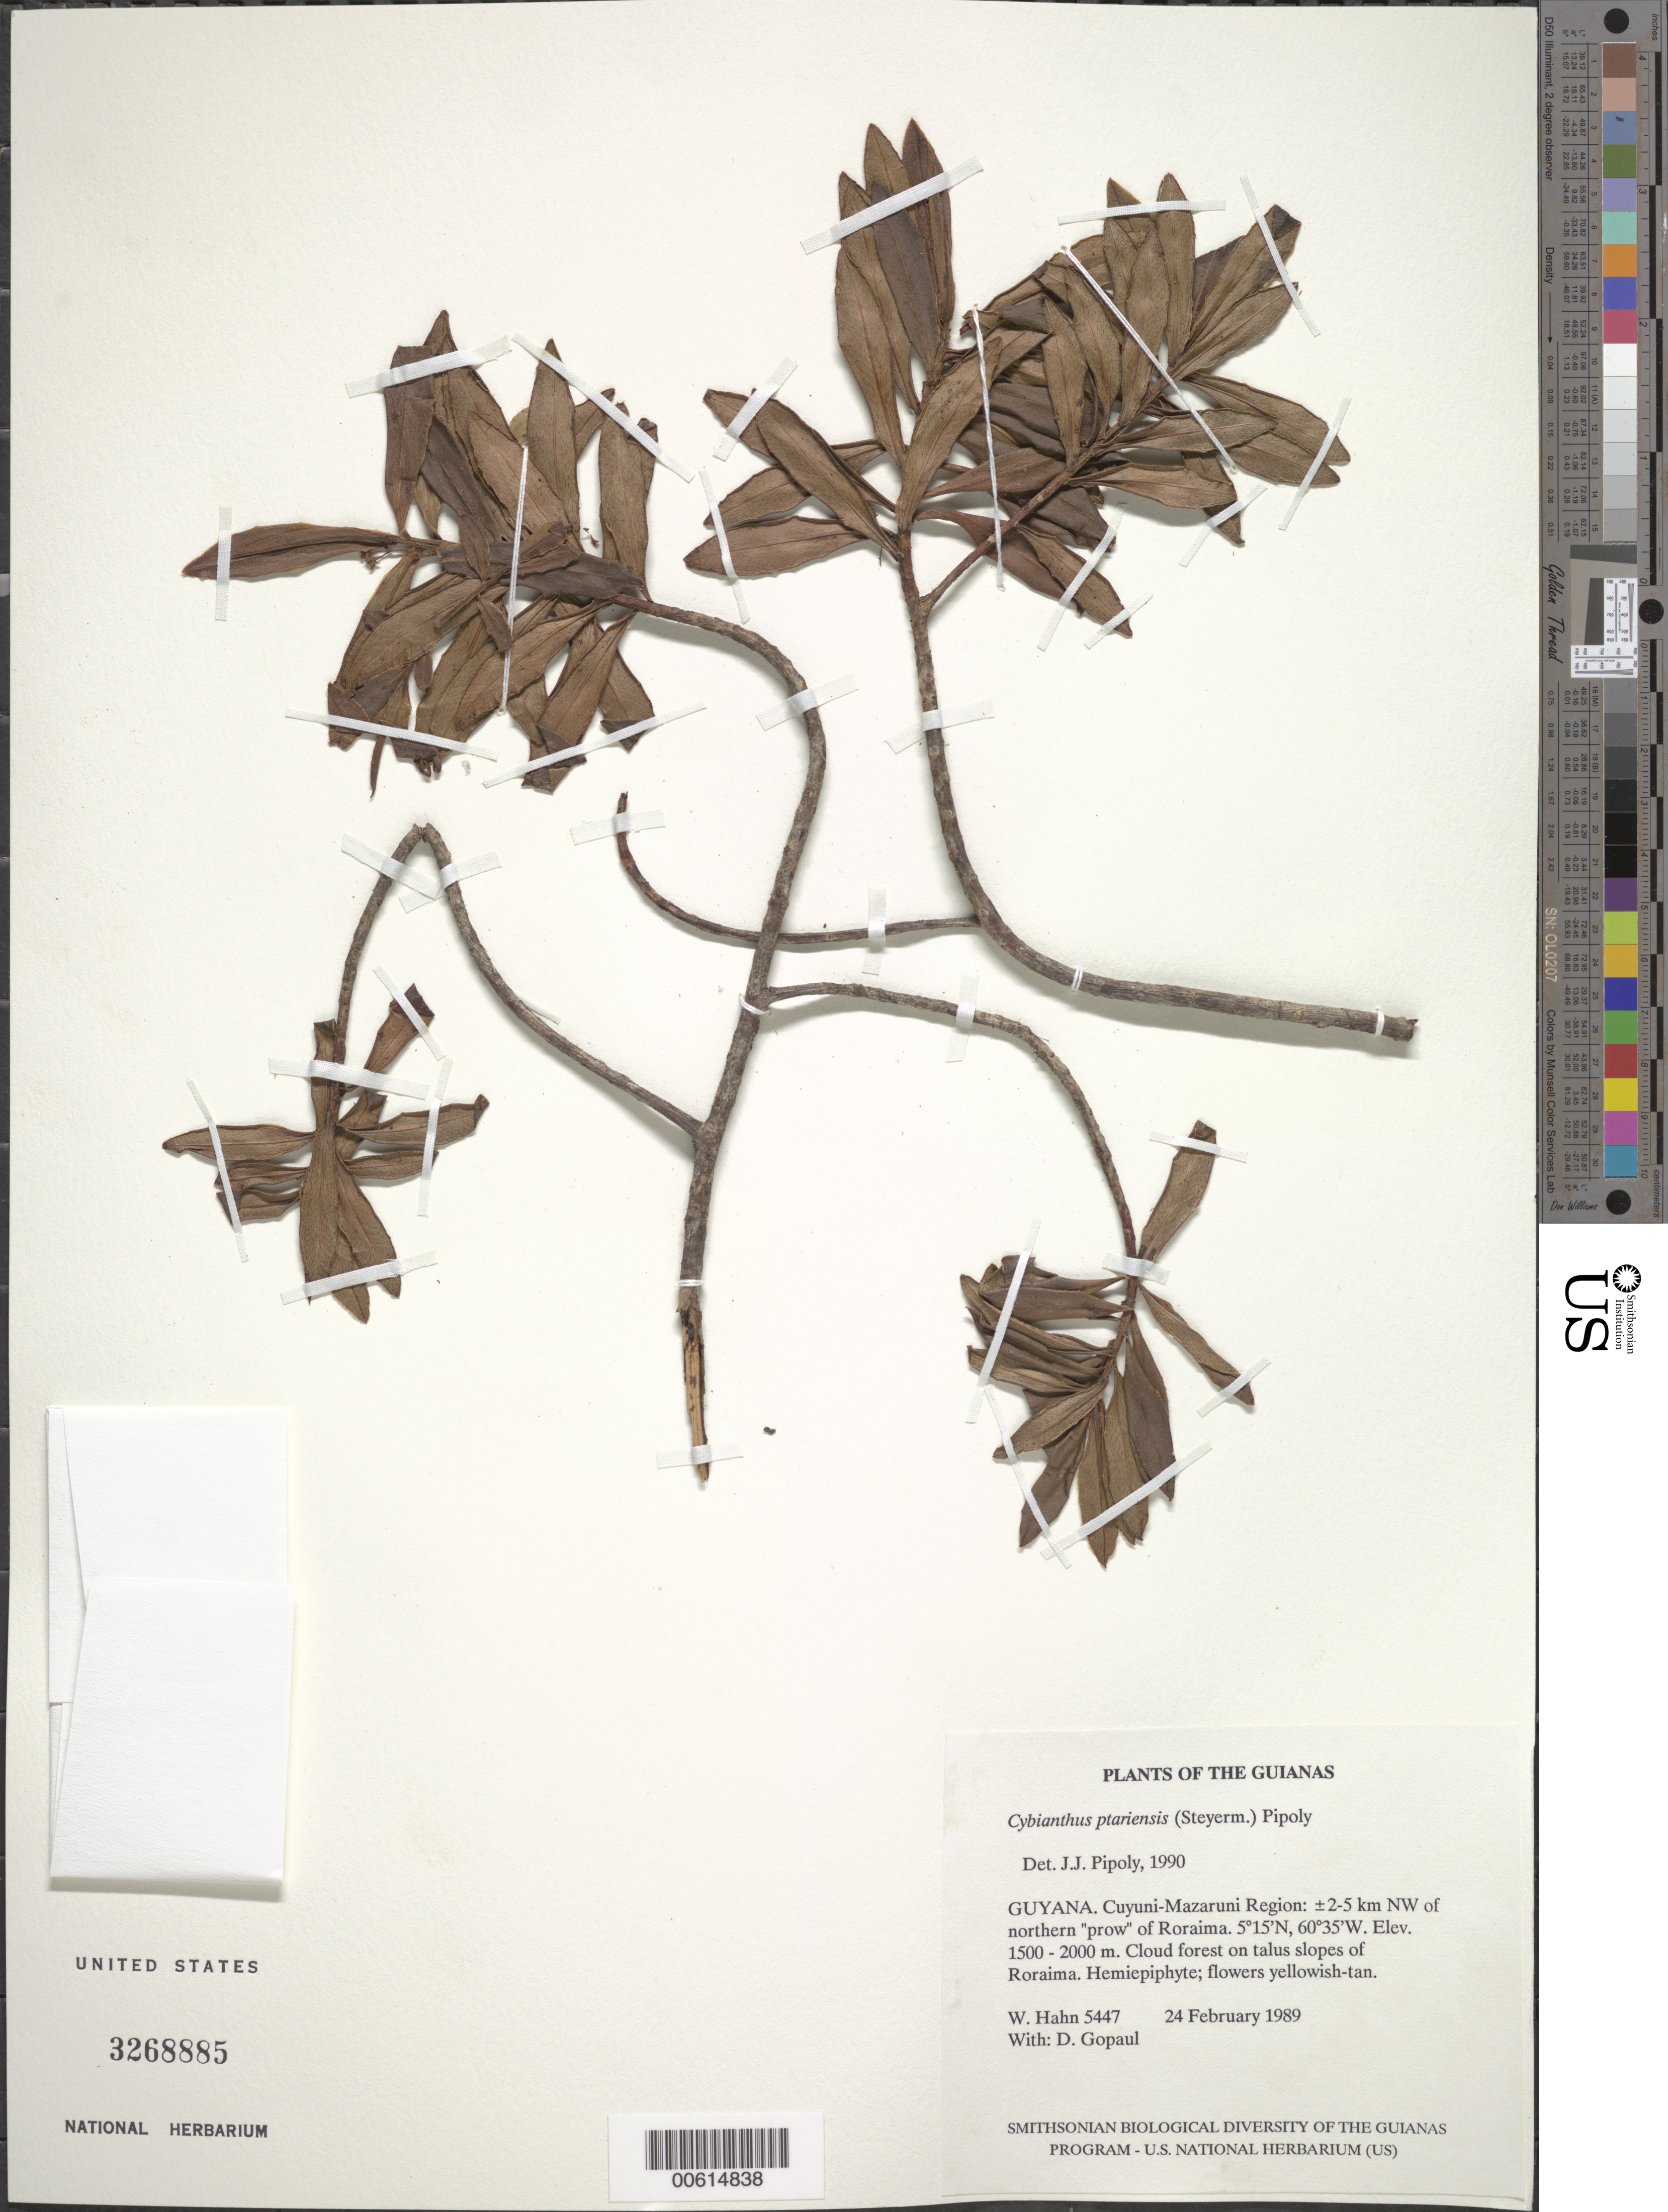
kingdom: Plantae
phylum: Tracheophyta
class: Magnoliopsida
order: Ericales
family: Primulaceae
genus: Cybianthus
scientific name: Cybianthus ptariensis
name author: (Steyerm.) Pipoly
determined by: Pipoly, J. J., III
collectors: W. Hahn & D. Gopaul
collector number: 5447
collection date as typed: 24 February 1989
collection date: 1989-02-24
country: Guyana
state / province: Cuyuni-Mazaruni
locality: ±2-5 km NW of northern "prow" of Roraima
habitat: Cloud forest on talus slopes of Roraima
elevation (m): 1500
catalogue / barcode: US 3268885